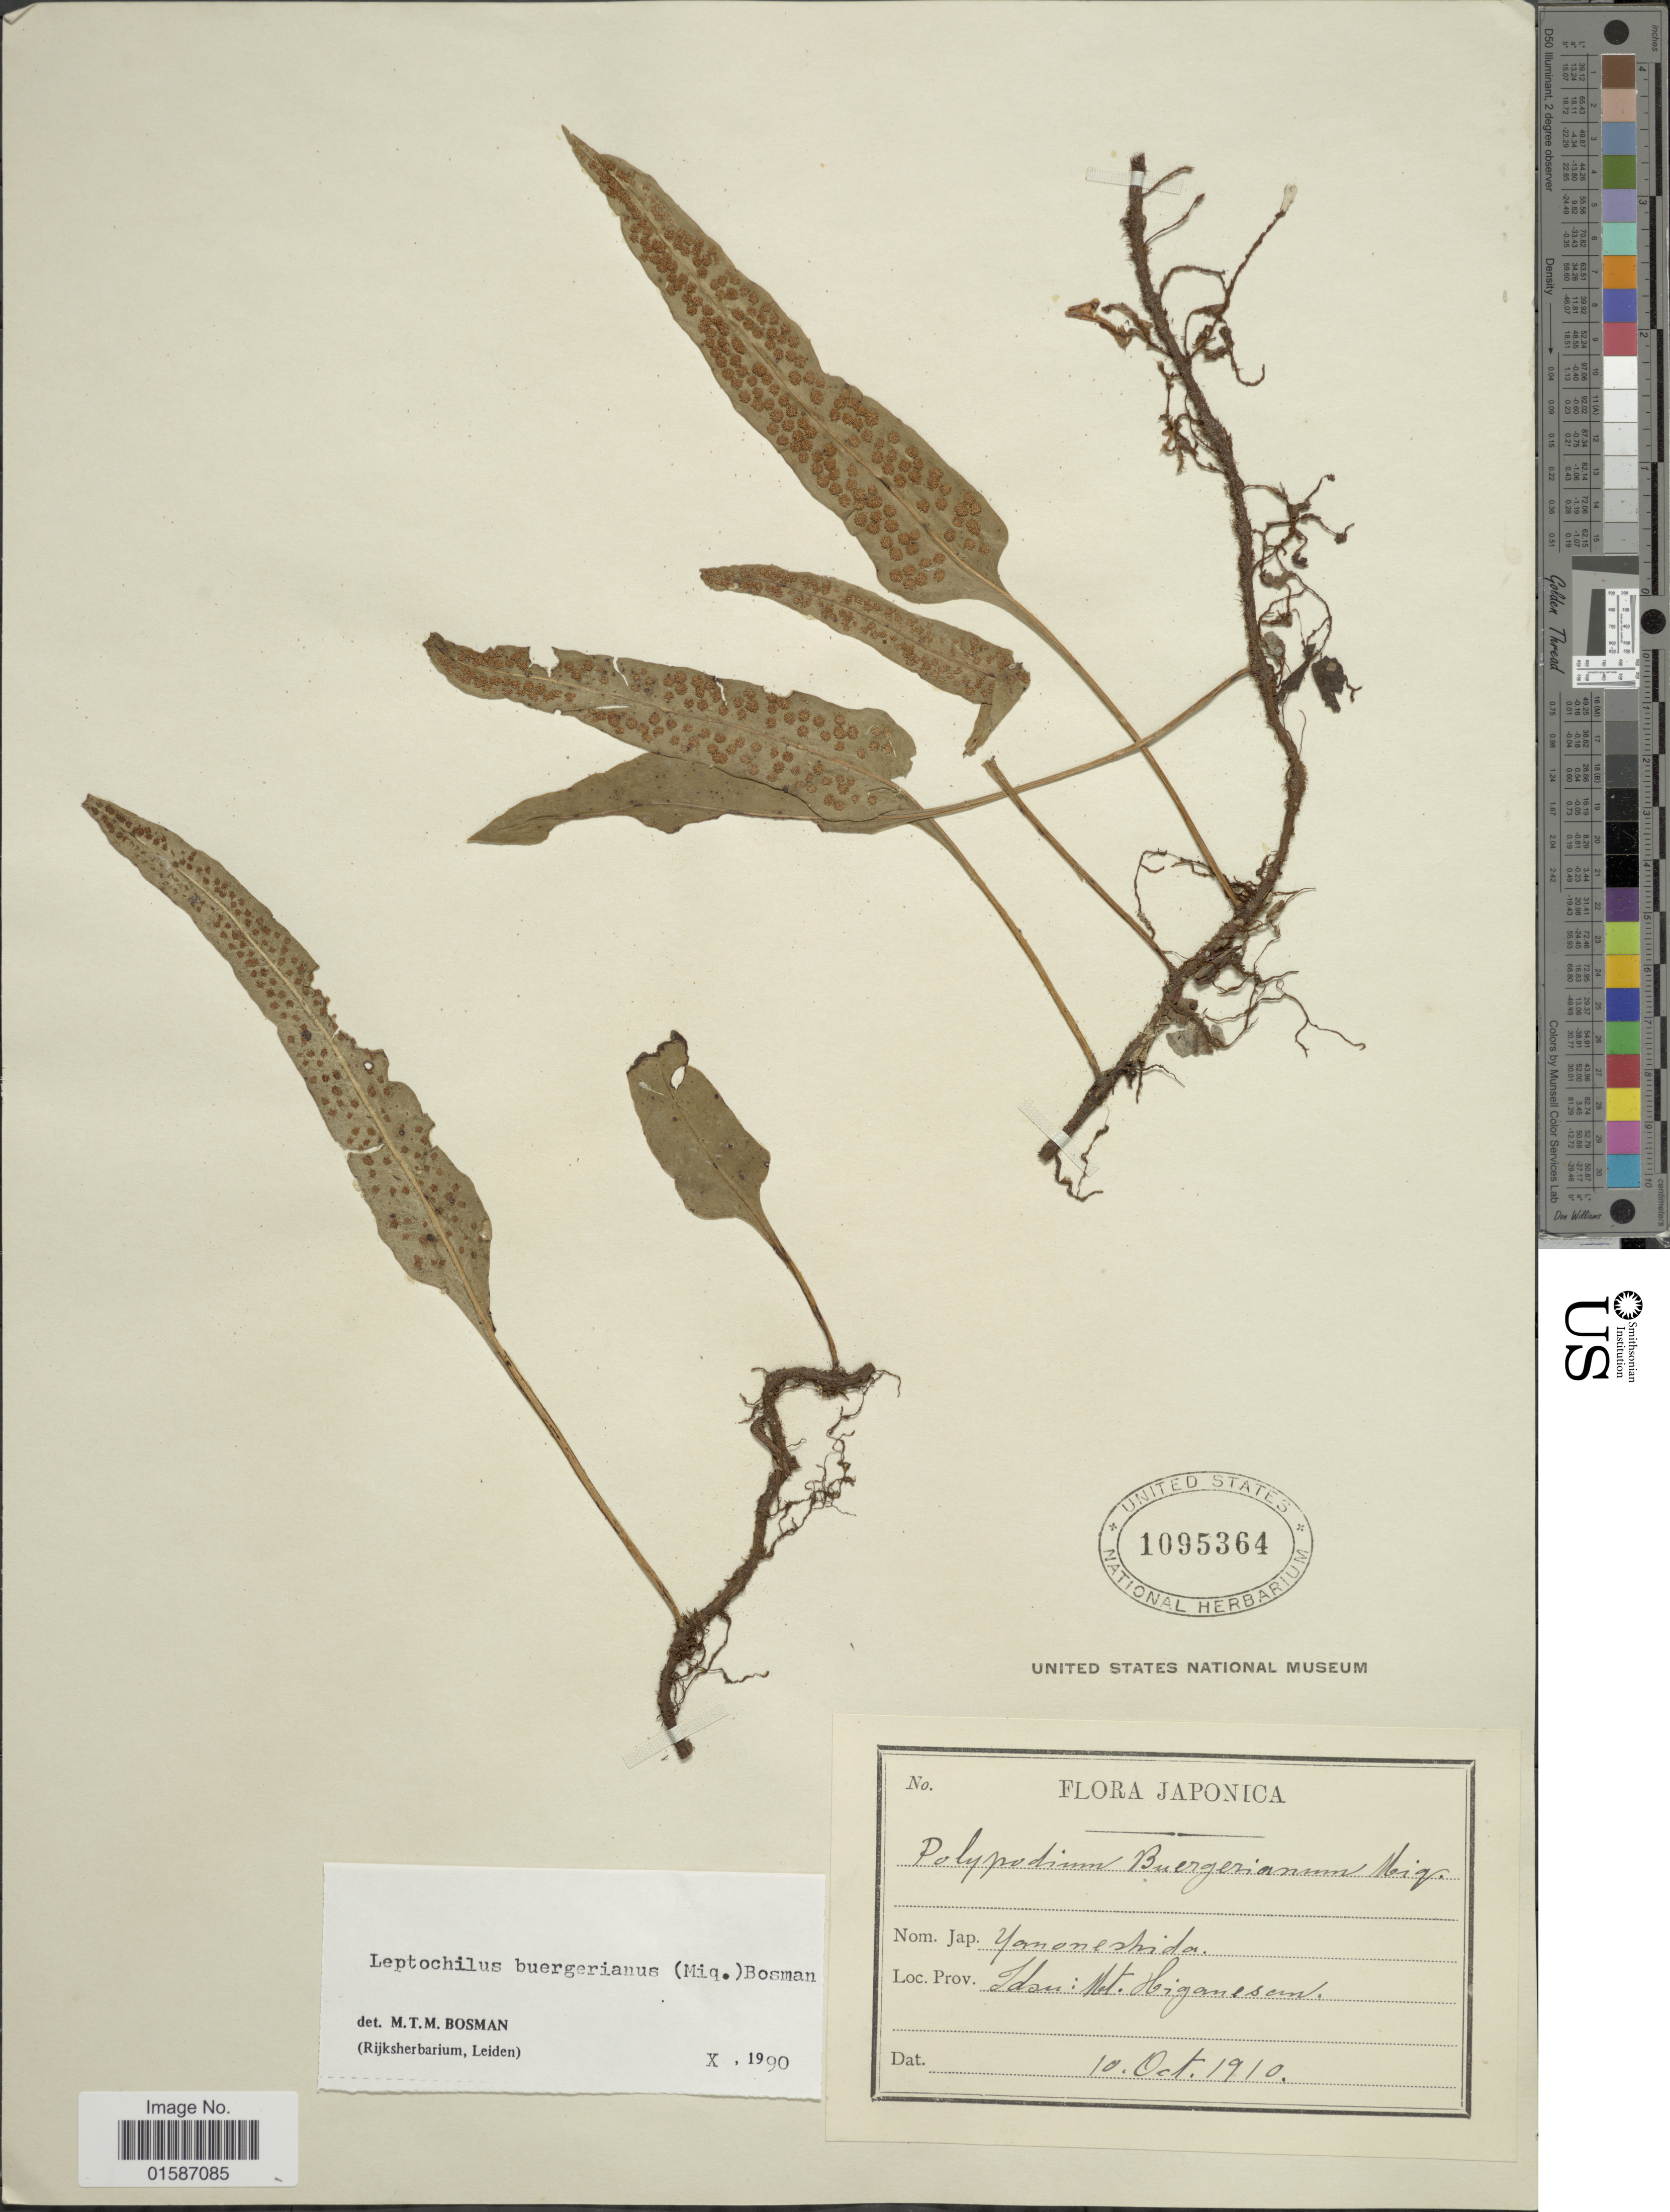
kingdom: Plantae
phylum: Tracheophyta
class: Polypodiopsida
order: Polypodiales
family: Polypodiaceae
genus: Lepidomicrosorium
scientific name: Lepidomicrosorium buergerianum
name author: (Miq.) Ching & K.H. Shing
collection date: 1910-10-10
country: Japan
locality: Idzu: Mt. Higanesan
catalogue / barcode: US 1095364